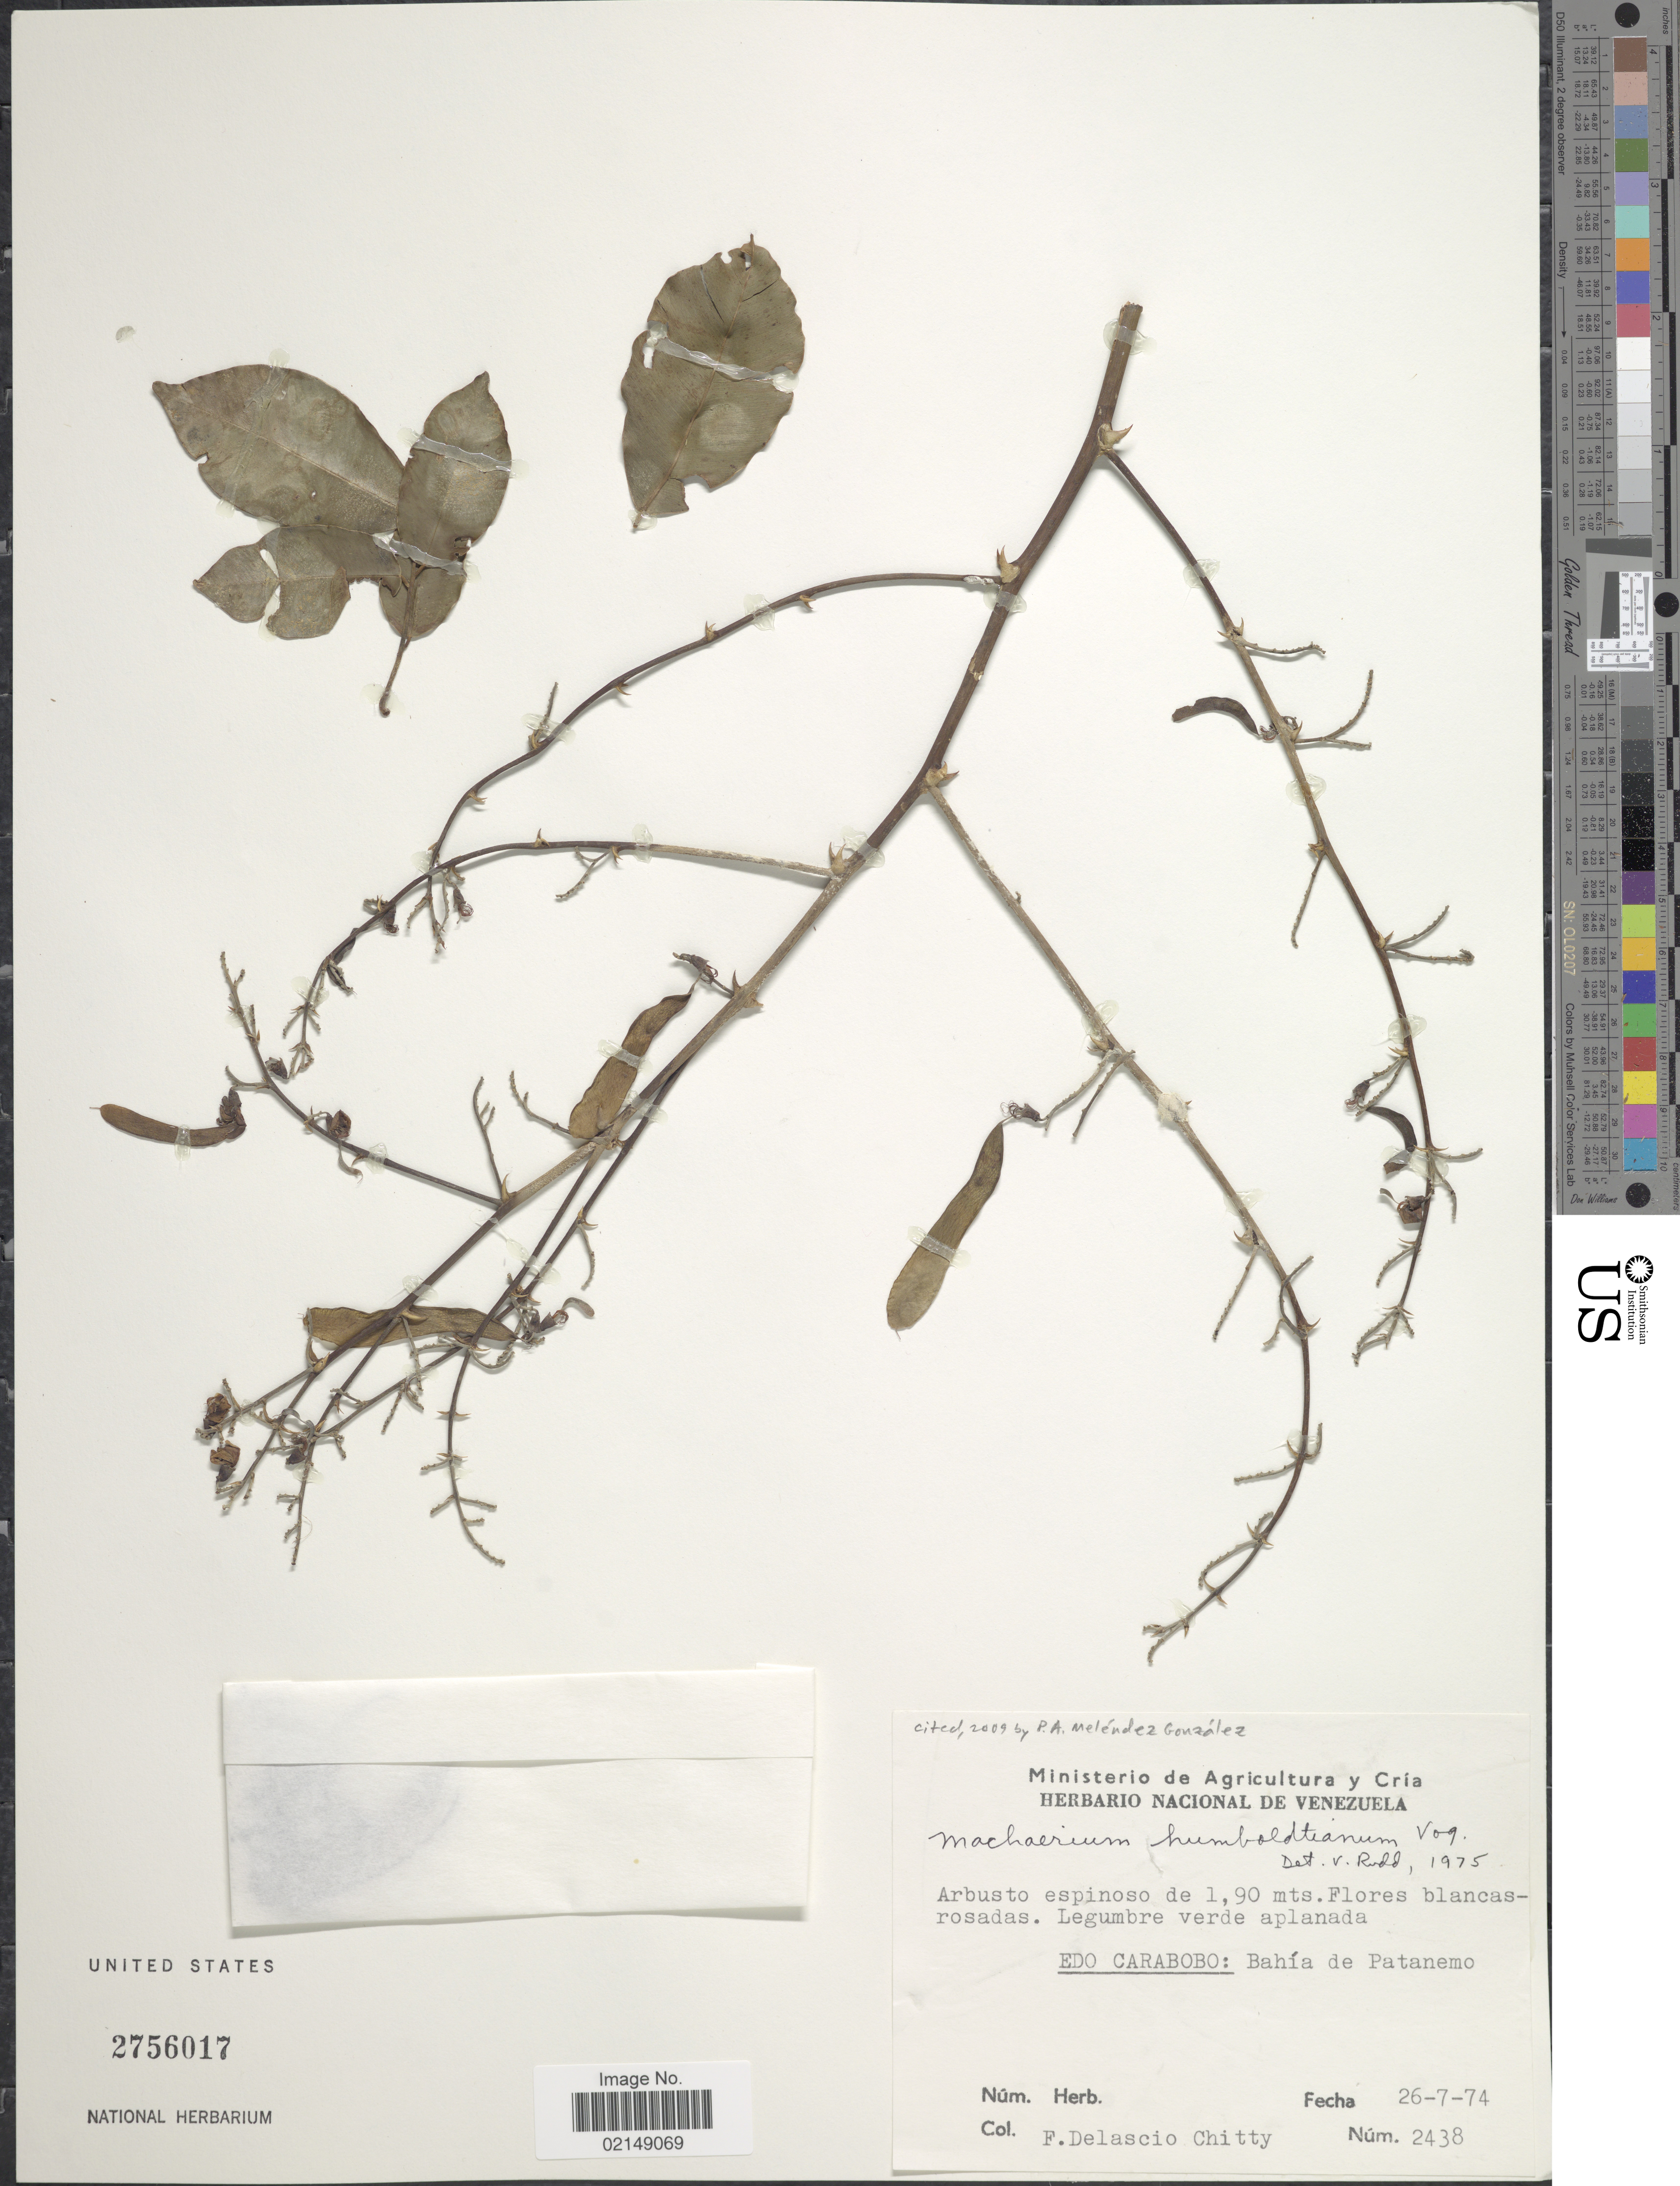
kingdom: Plantae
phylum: Tracheophyta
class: Magnoliopsida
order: Fabales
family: Fabaceae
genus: Machaerium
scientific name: Machaerium humboldtianum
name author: Vogel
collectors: F. Delascio Chitty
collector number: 2438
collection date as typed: Transcribed d/m/y: 26/7/74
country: Venezuela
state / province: Carabobo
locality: Bahia de Patanemo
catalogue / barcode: US 2756017